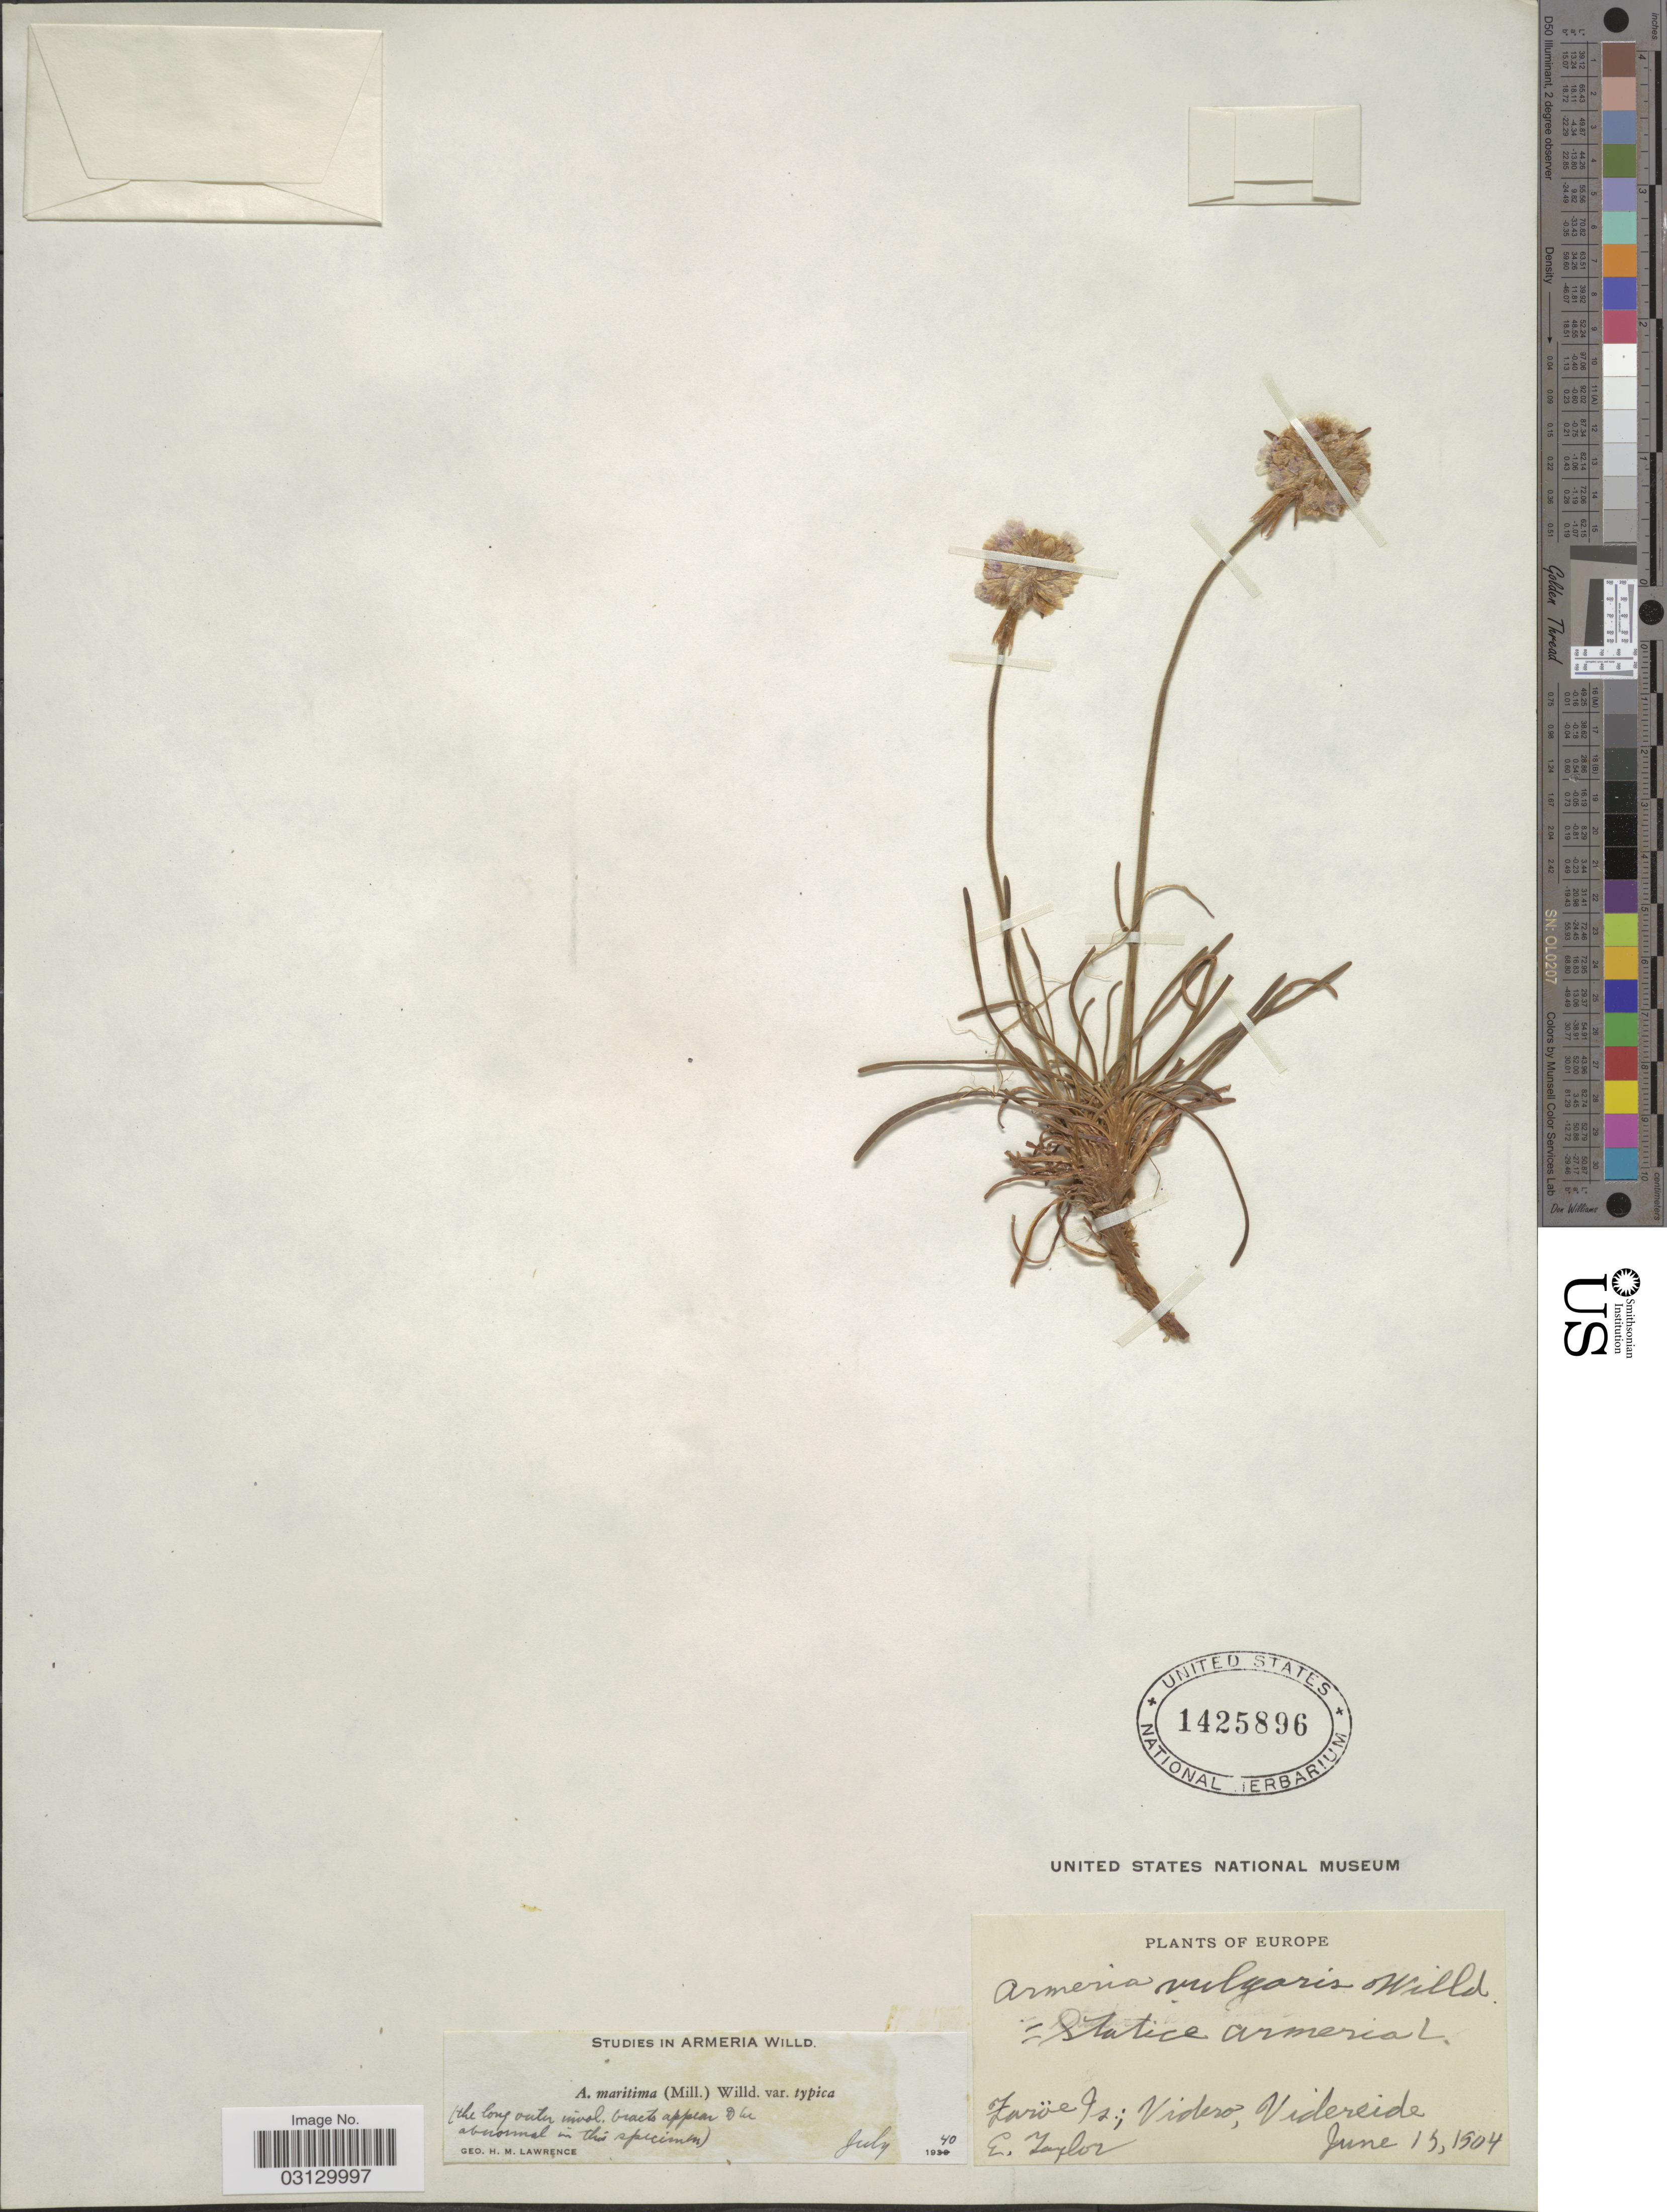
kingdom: Plantae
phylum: Tracheophyta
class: Magnoliopsida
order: Caryophyllales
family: Plumbaginaceae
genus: Armeria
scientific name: Armeria maritima subsp. maritima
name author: (Mill.) Willd.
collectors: E. Taylor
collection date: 1904-06-13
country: Faroe Islands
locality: Faröe Is.; Videro, Videreide.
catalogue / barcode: US 1425896